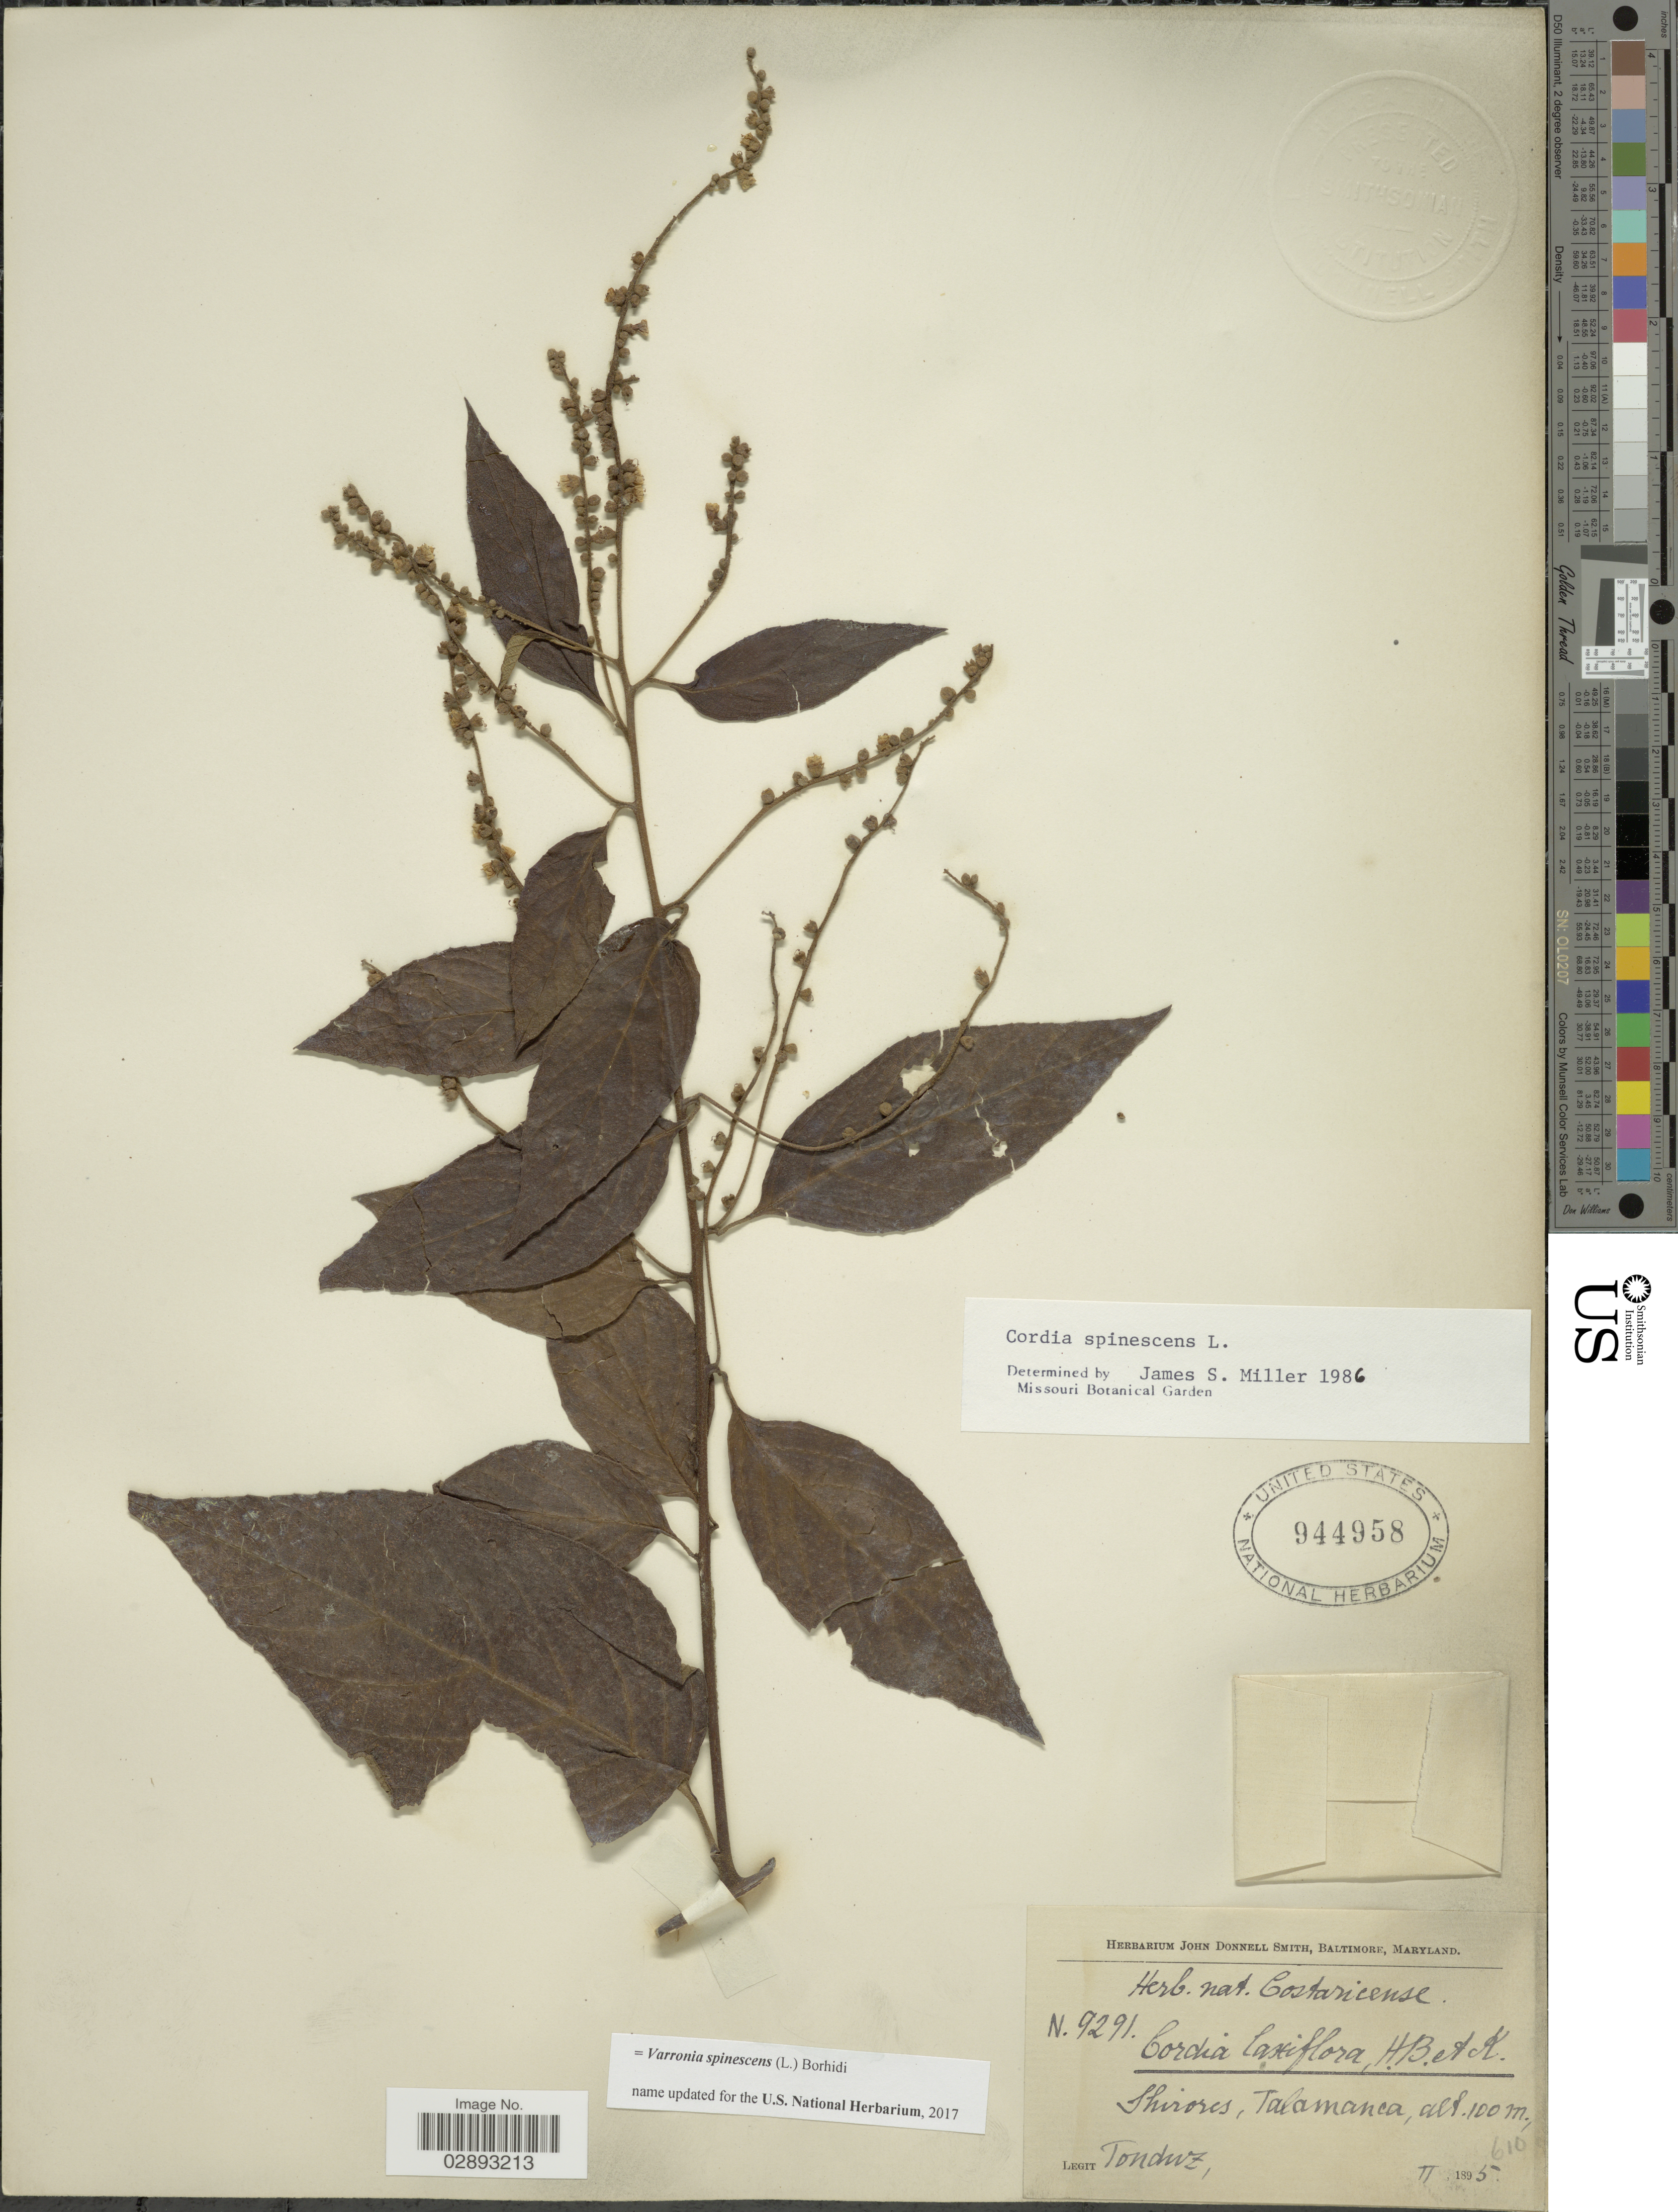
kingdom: Plantae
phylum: Tracheophyta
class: Magnoliopsida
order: Boraginales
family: Cordiaceae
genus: Varronia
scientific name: Varronia spinescens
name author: (L.) Borhidi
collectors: Tonduz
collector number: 9291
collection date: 1895-02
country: Costa Rica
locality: Shirores, Talamanca.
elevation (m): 100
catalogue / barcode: US 944958